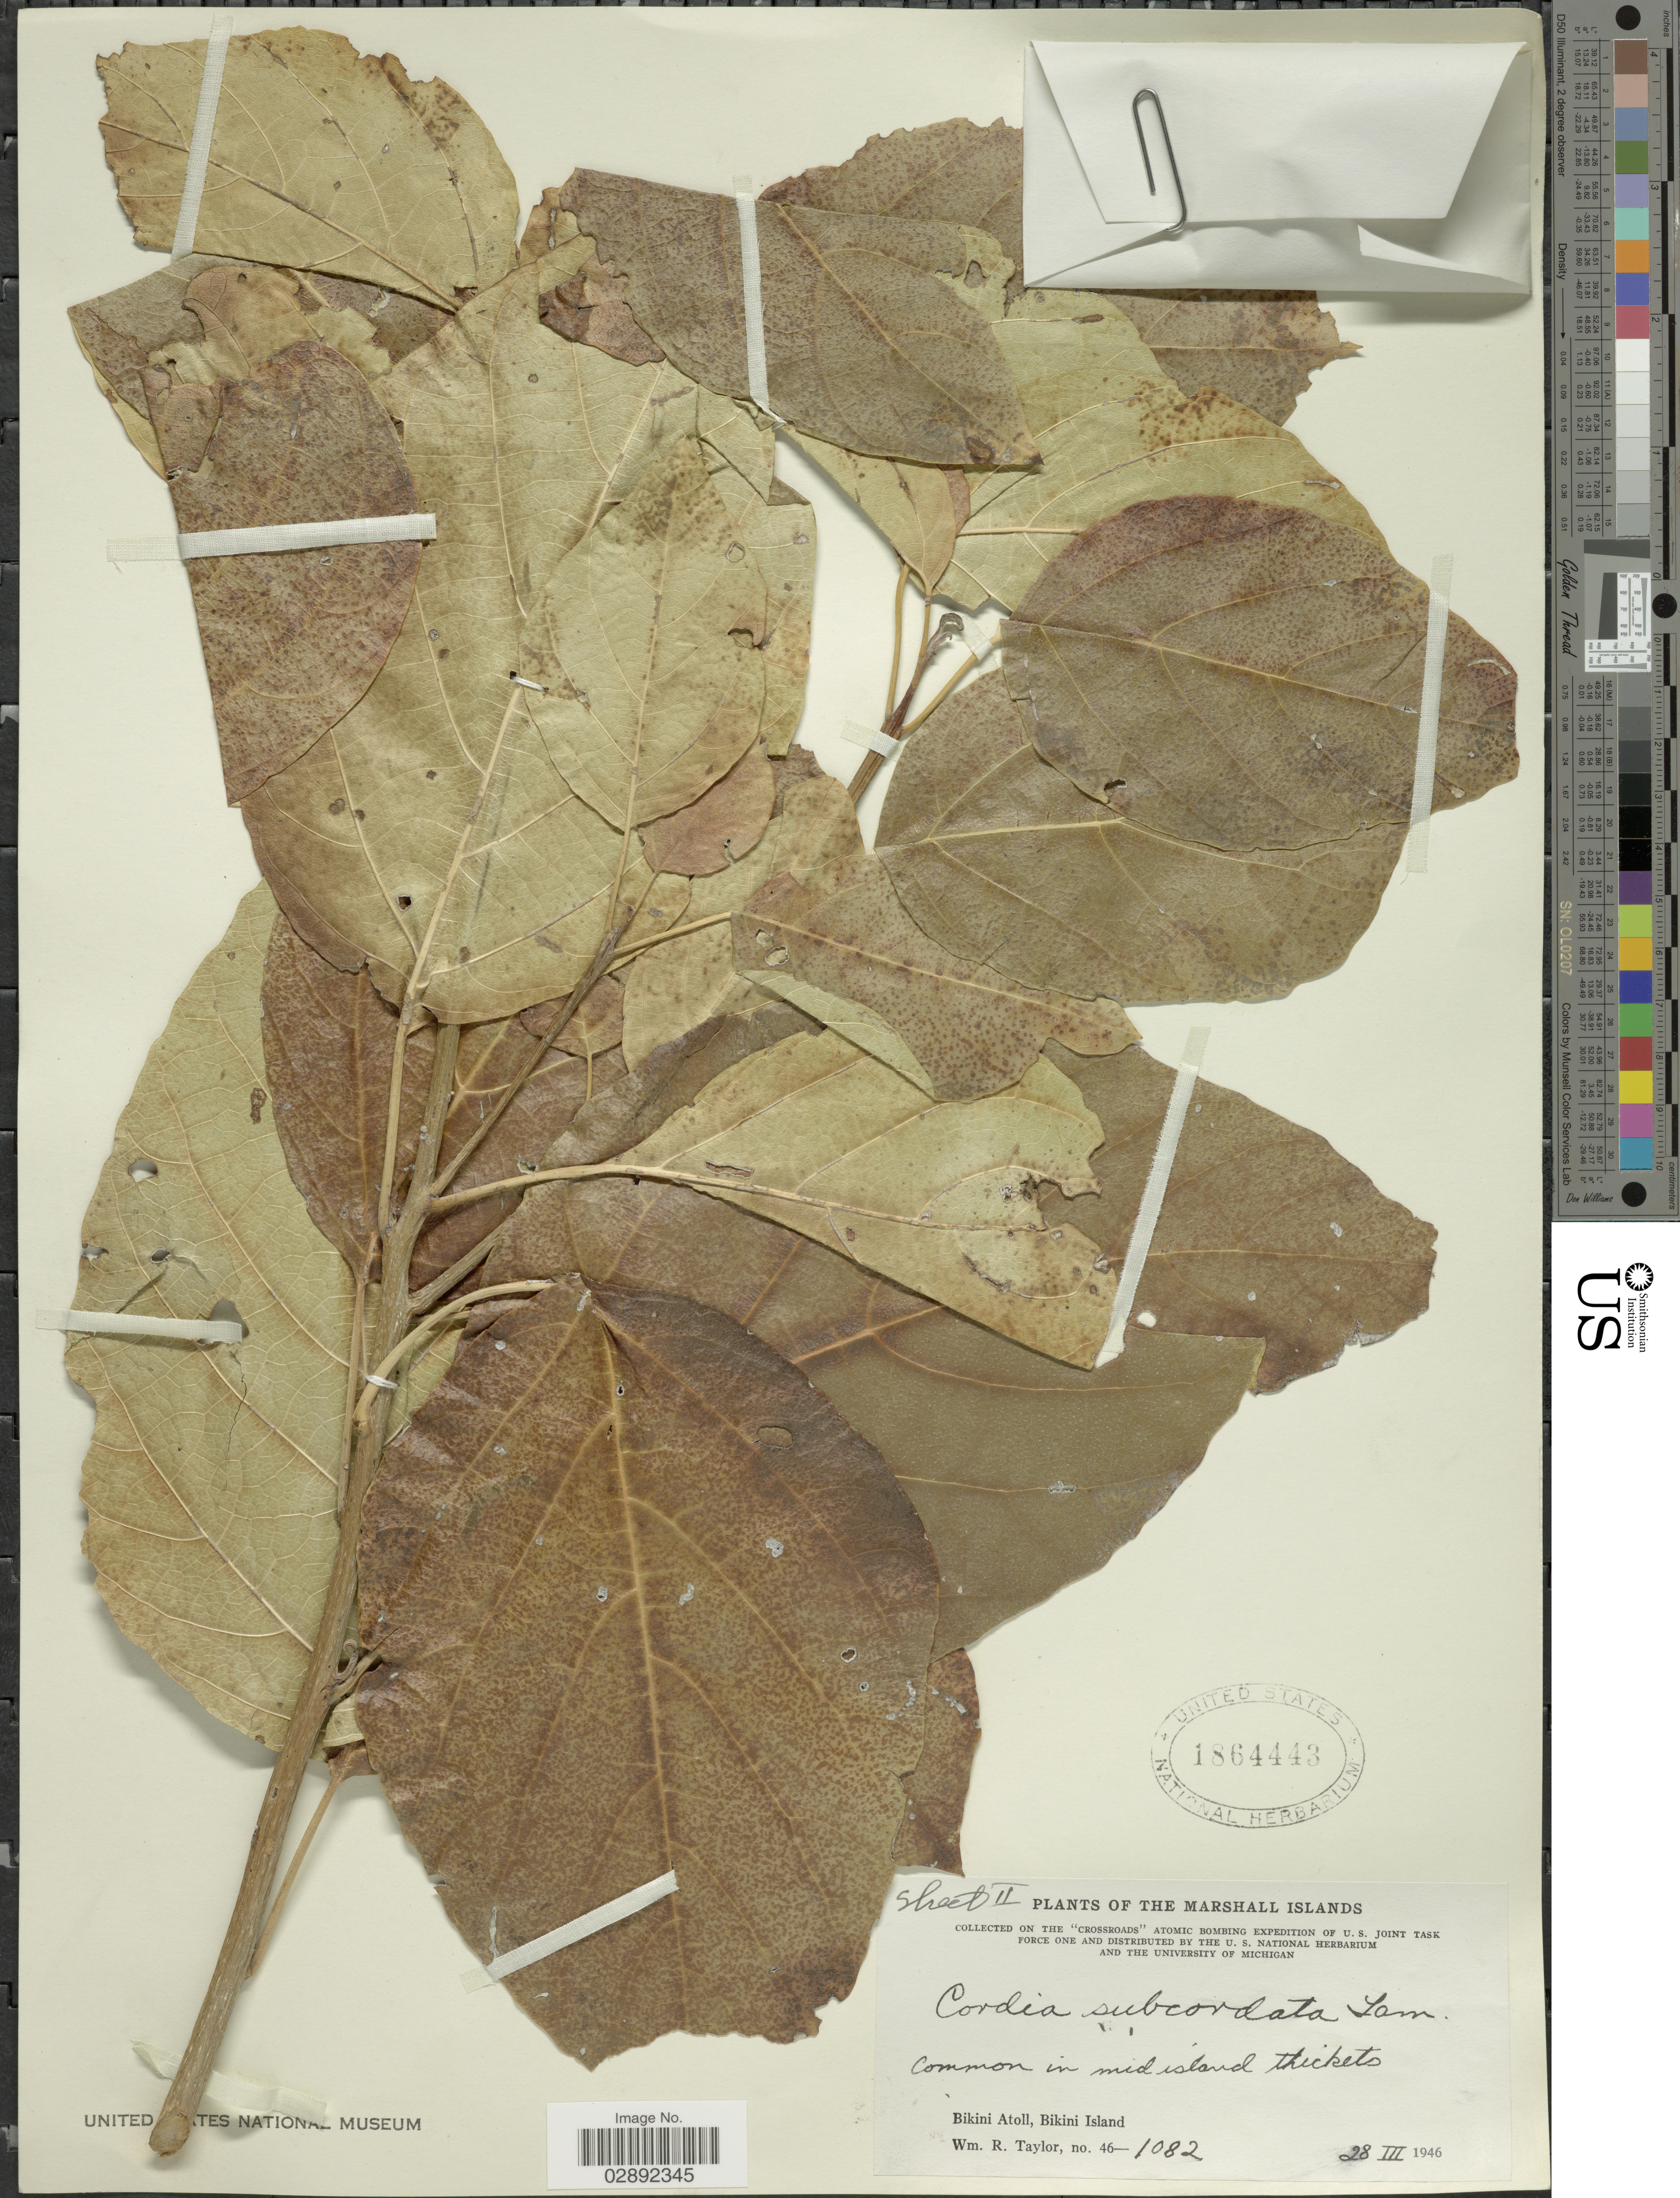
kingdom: Plantae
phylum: Tracheophyta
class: Magnoliopsida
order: Boraginales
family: Cordiaceae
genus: Cordia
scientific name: Cordia subcordata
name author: Lam.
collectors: W. R. Taylor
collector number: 46-1082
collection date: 1946-03-28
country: Marshall Islands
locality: Bikini Atoll, Bikini Island.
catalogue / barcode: US 1864443